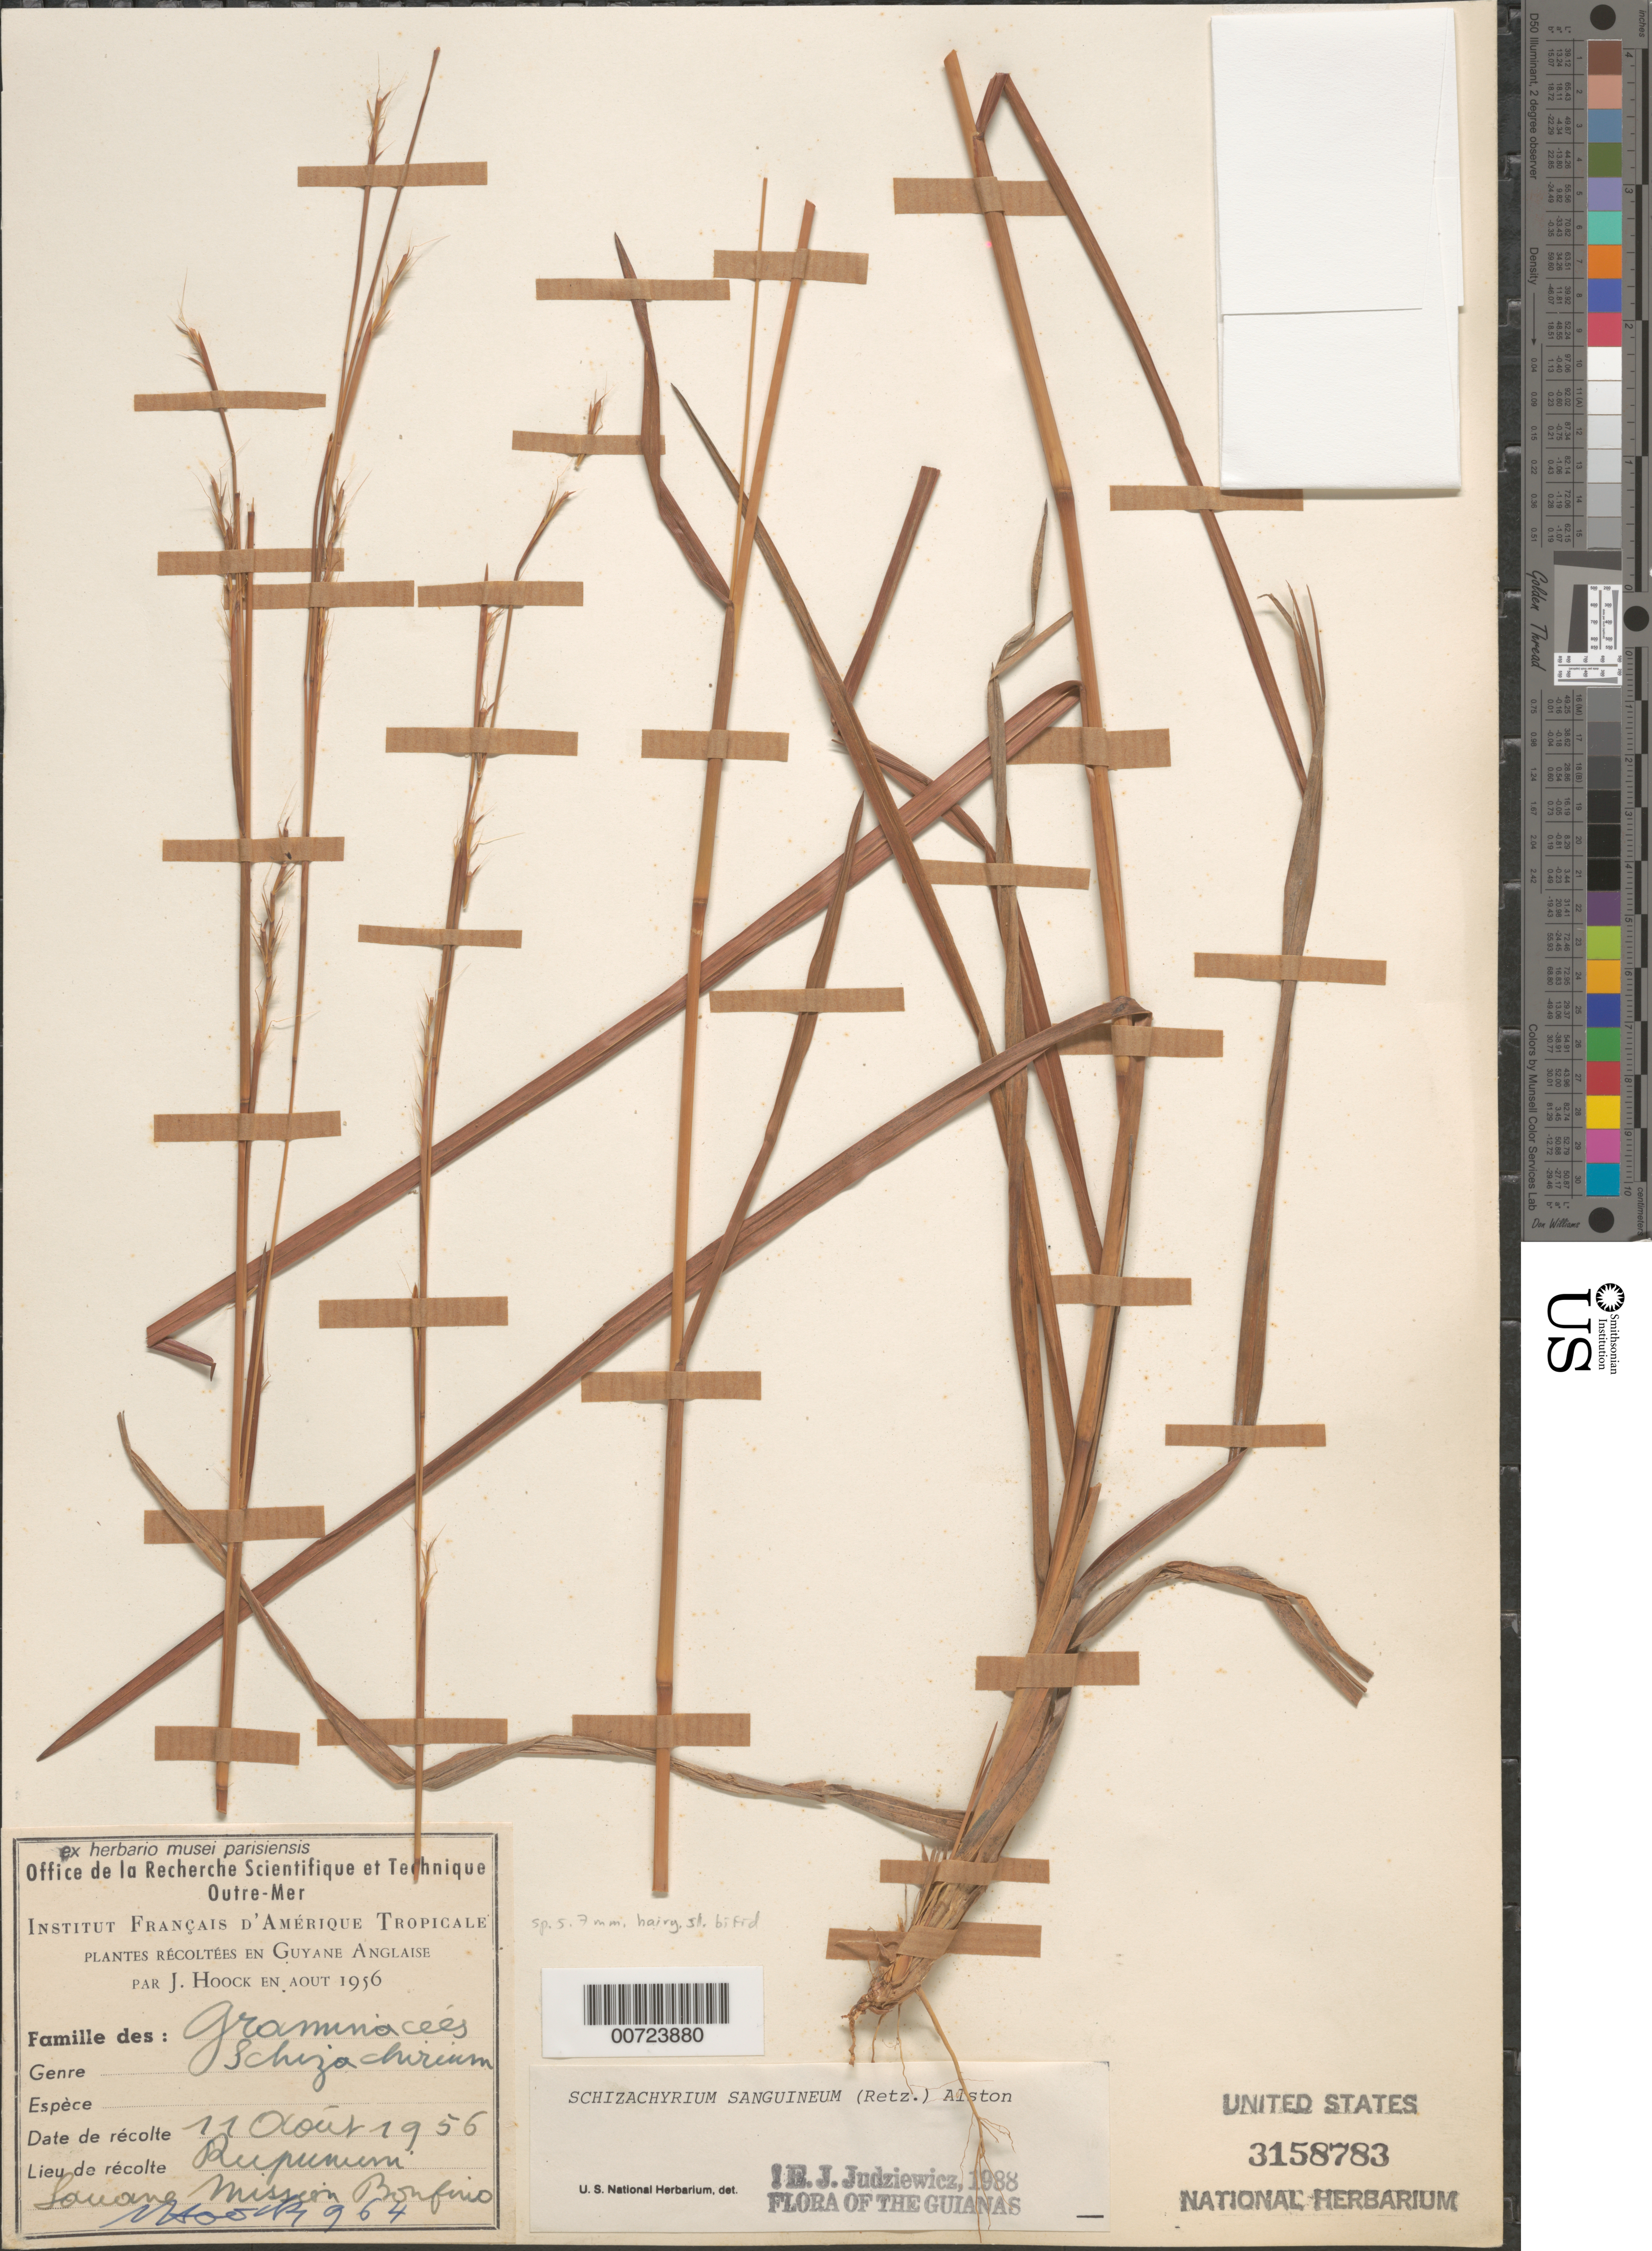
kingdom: Plantae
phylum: Tracheophyta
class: Liliopsida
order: Poales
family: Poaceae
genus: Schizachyrium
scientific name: Schizachyrium sanguineum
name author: (Retz.) Alston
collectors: J. Hoock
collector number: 964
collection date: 1956-08-11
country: Guyana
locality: Guyane Anglaise. Rupununi. Savana Mission Bonfino.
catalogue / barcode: US 3158783